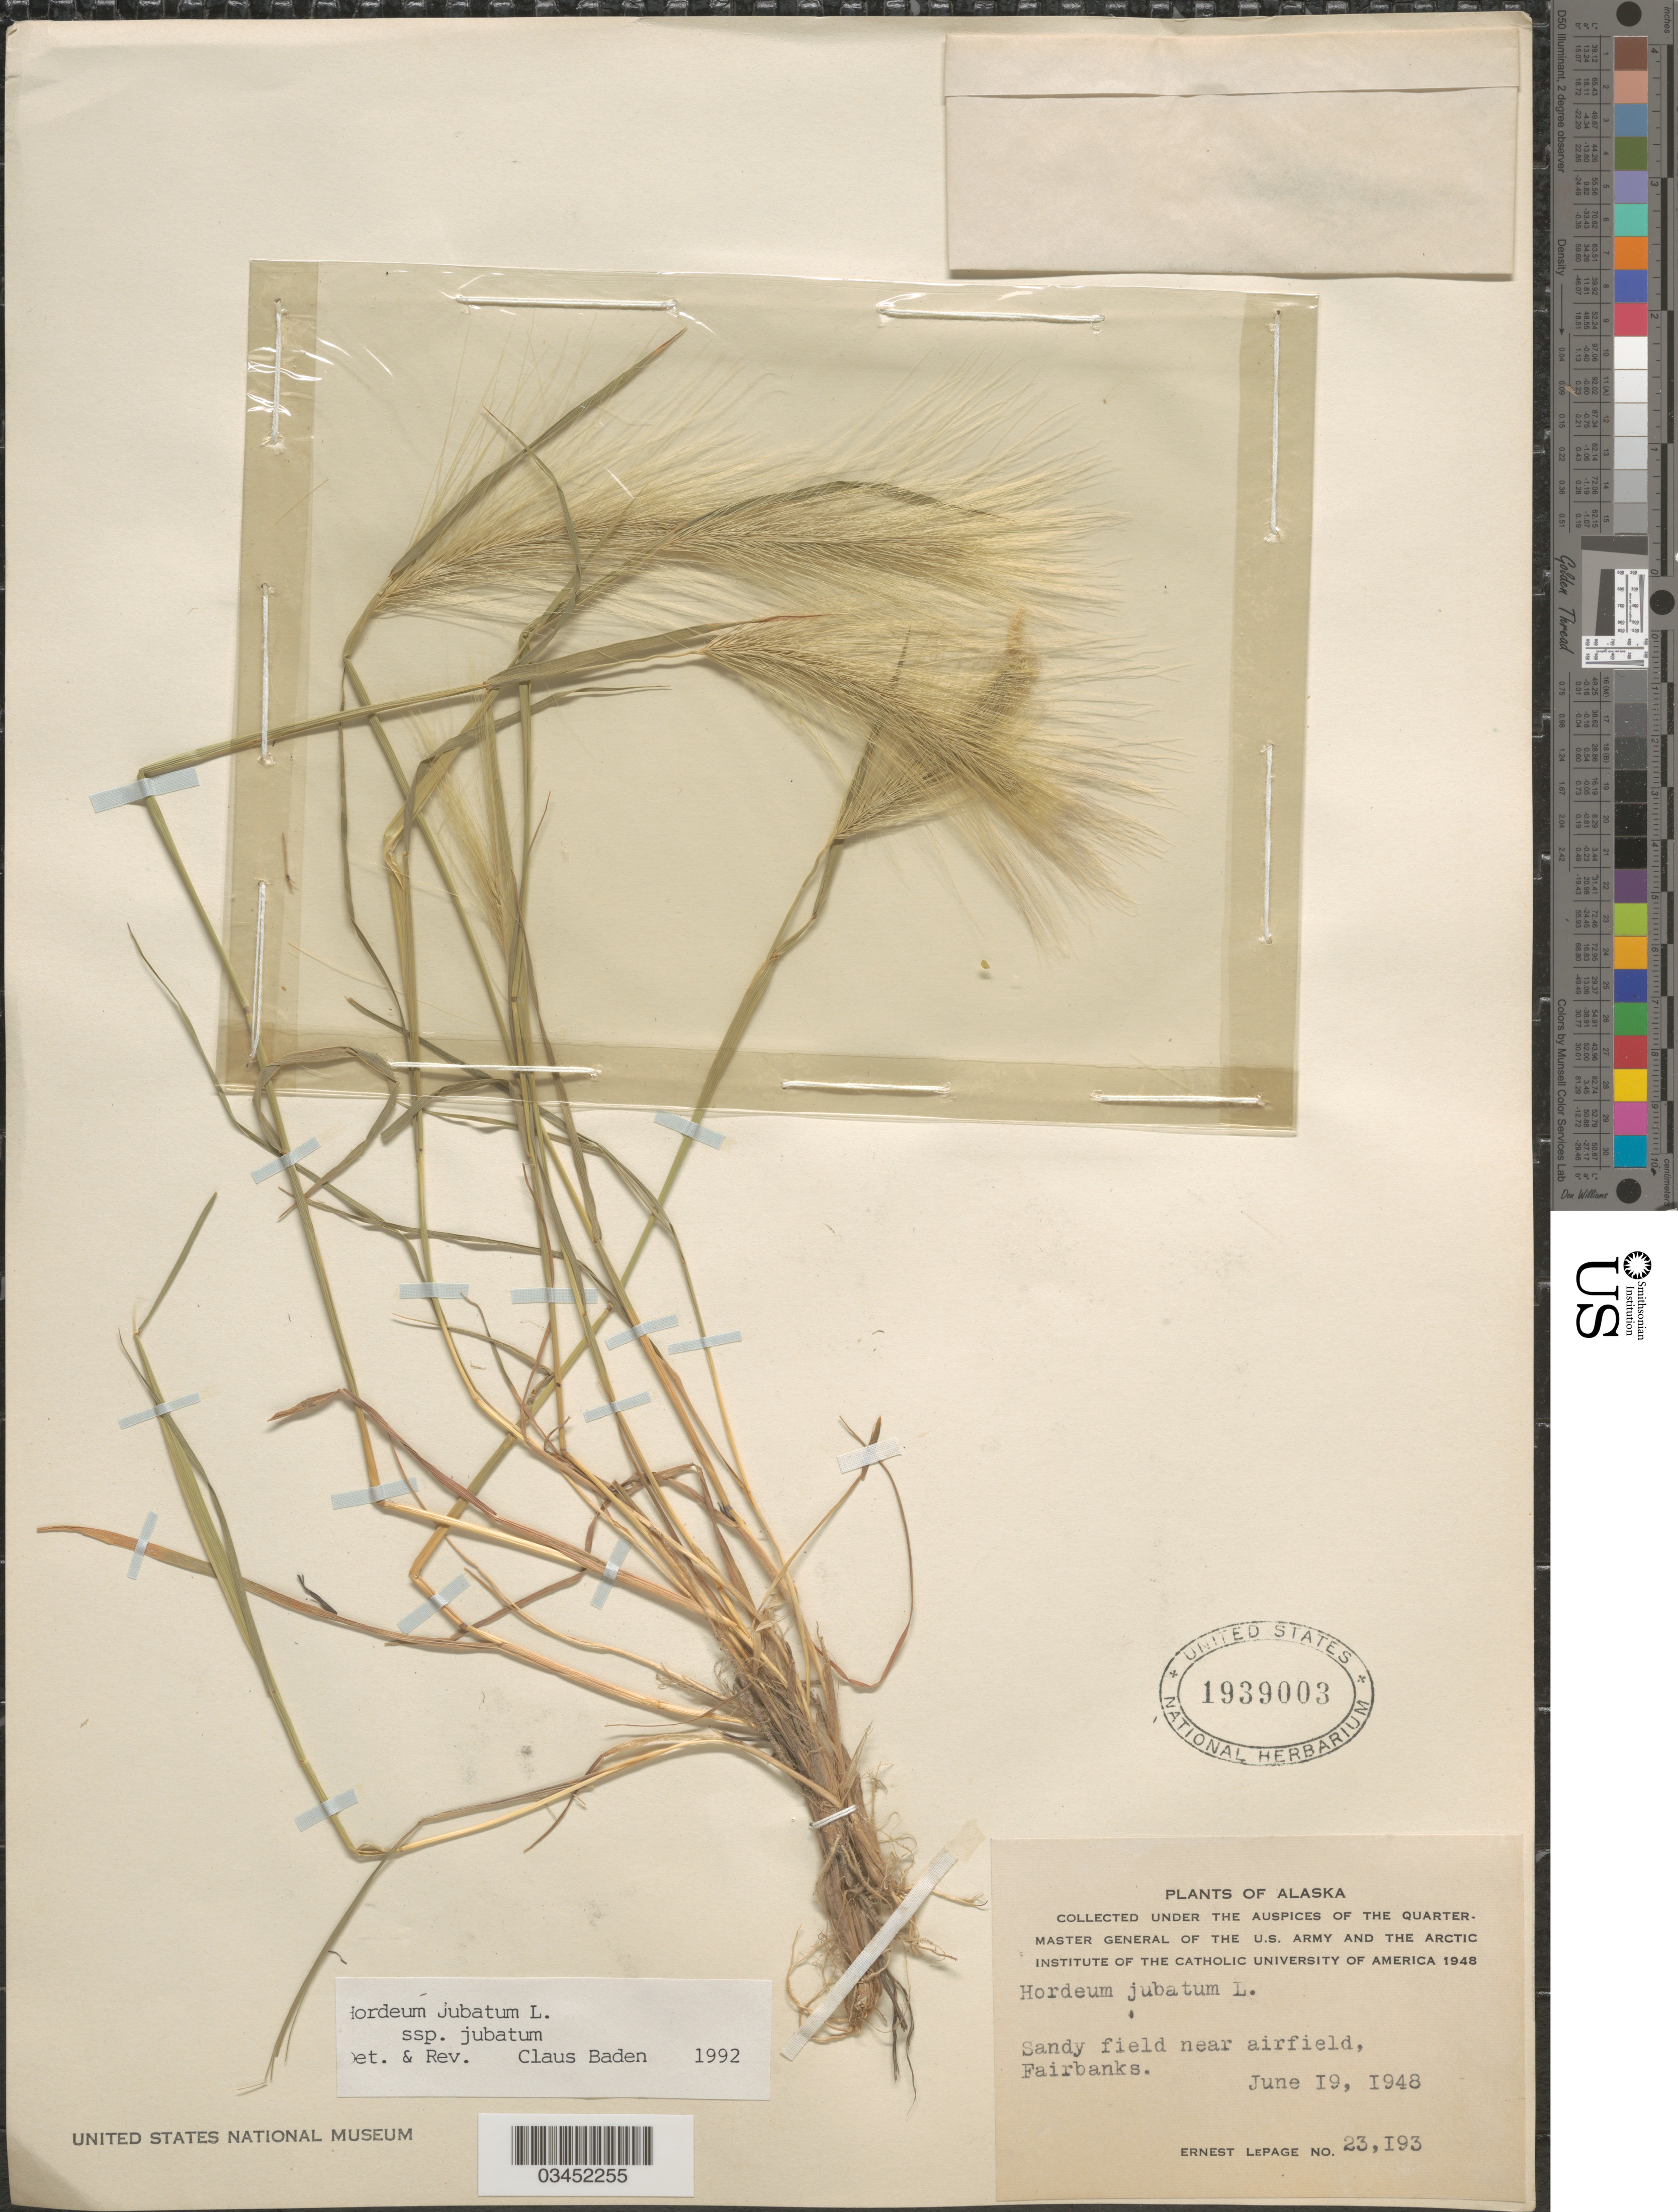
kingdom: Plantae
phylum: Tracheophyta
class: Liliopsida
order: Poales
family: Poaceae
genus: Hordeum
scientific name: Hordeum jubatum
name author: L.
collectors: E. Lepage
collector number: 23193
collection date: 1948-06-19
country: United States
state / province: Alaska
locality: Sandy field near airfield, Fairbanks.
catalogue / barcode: US 1939003